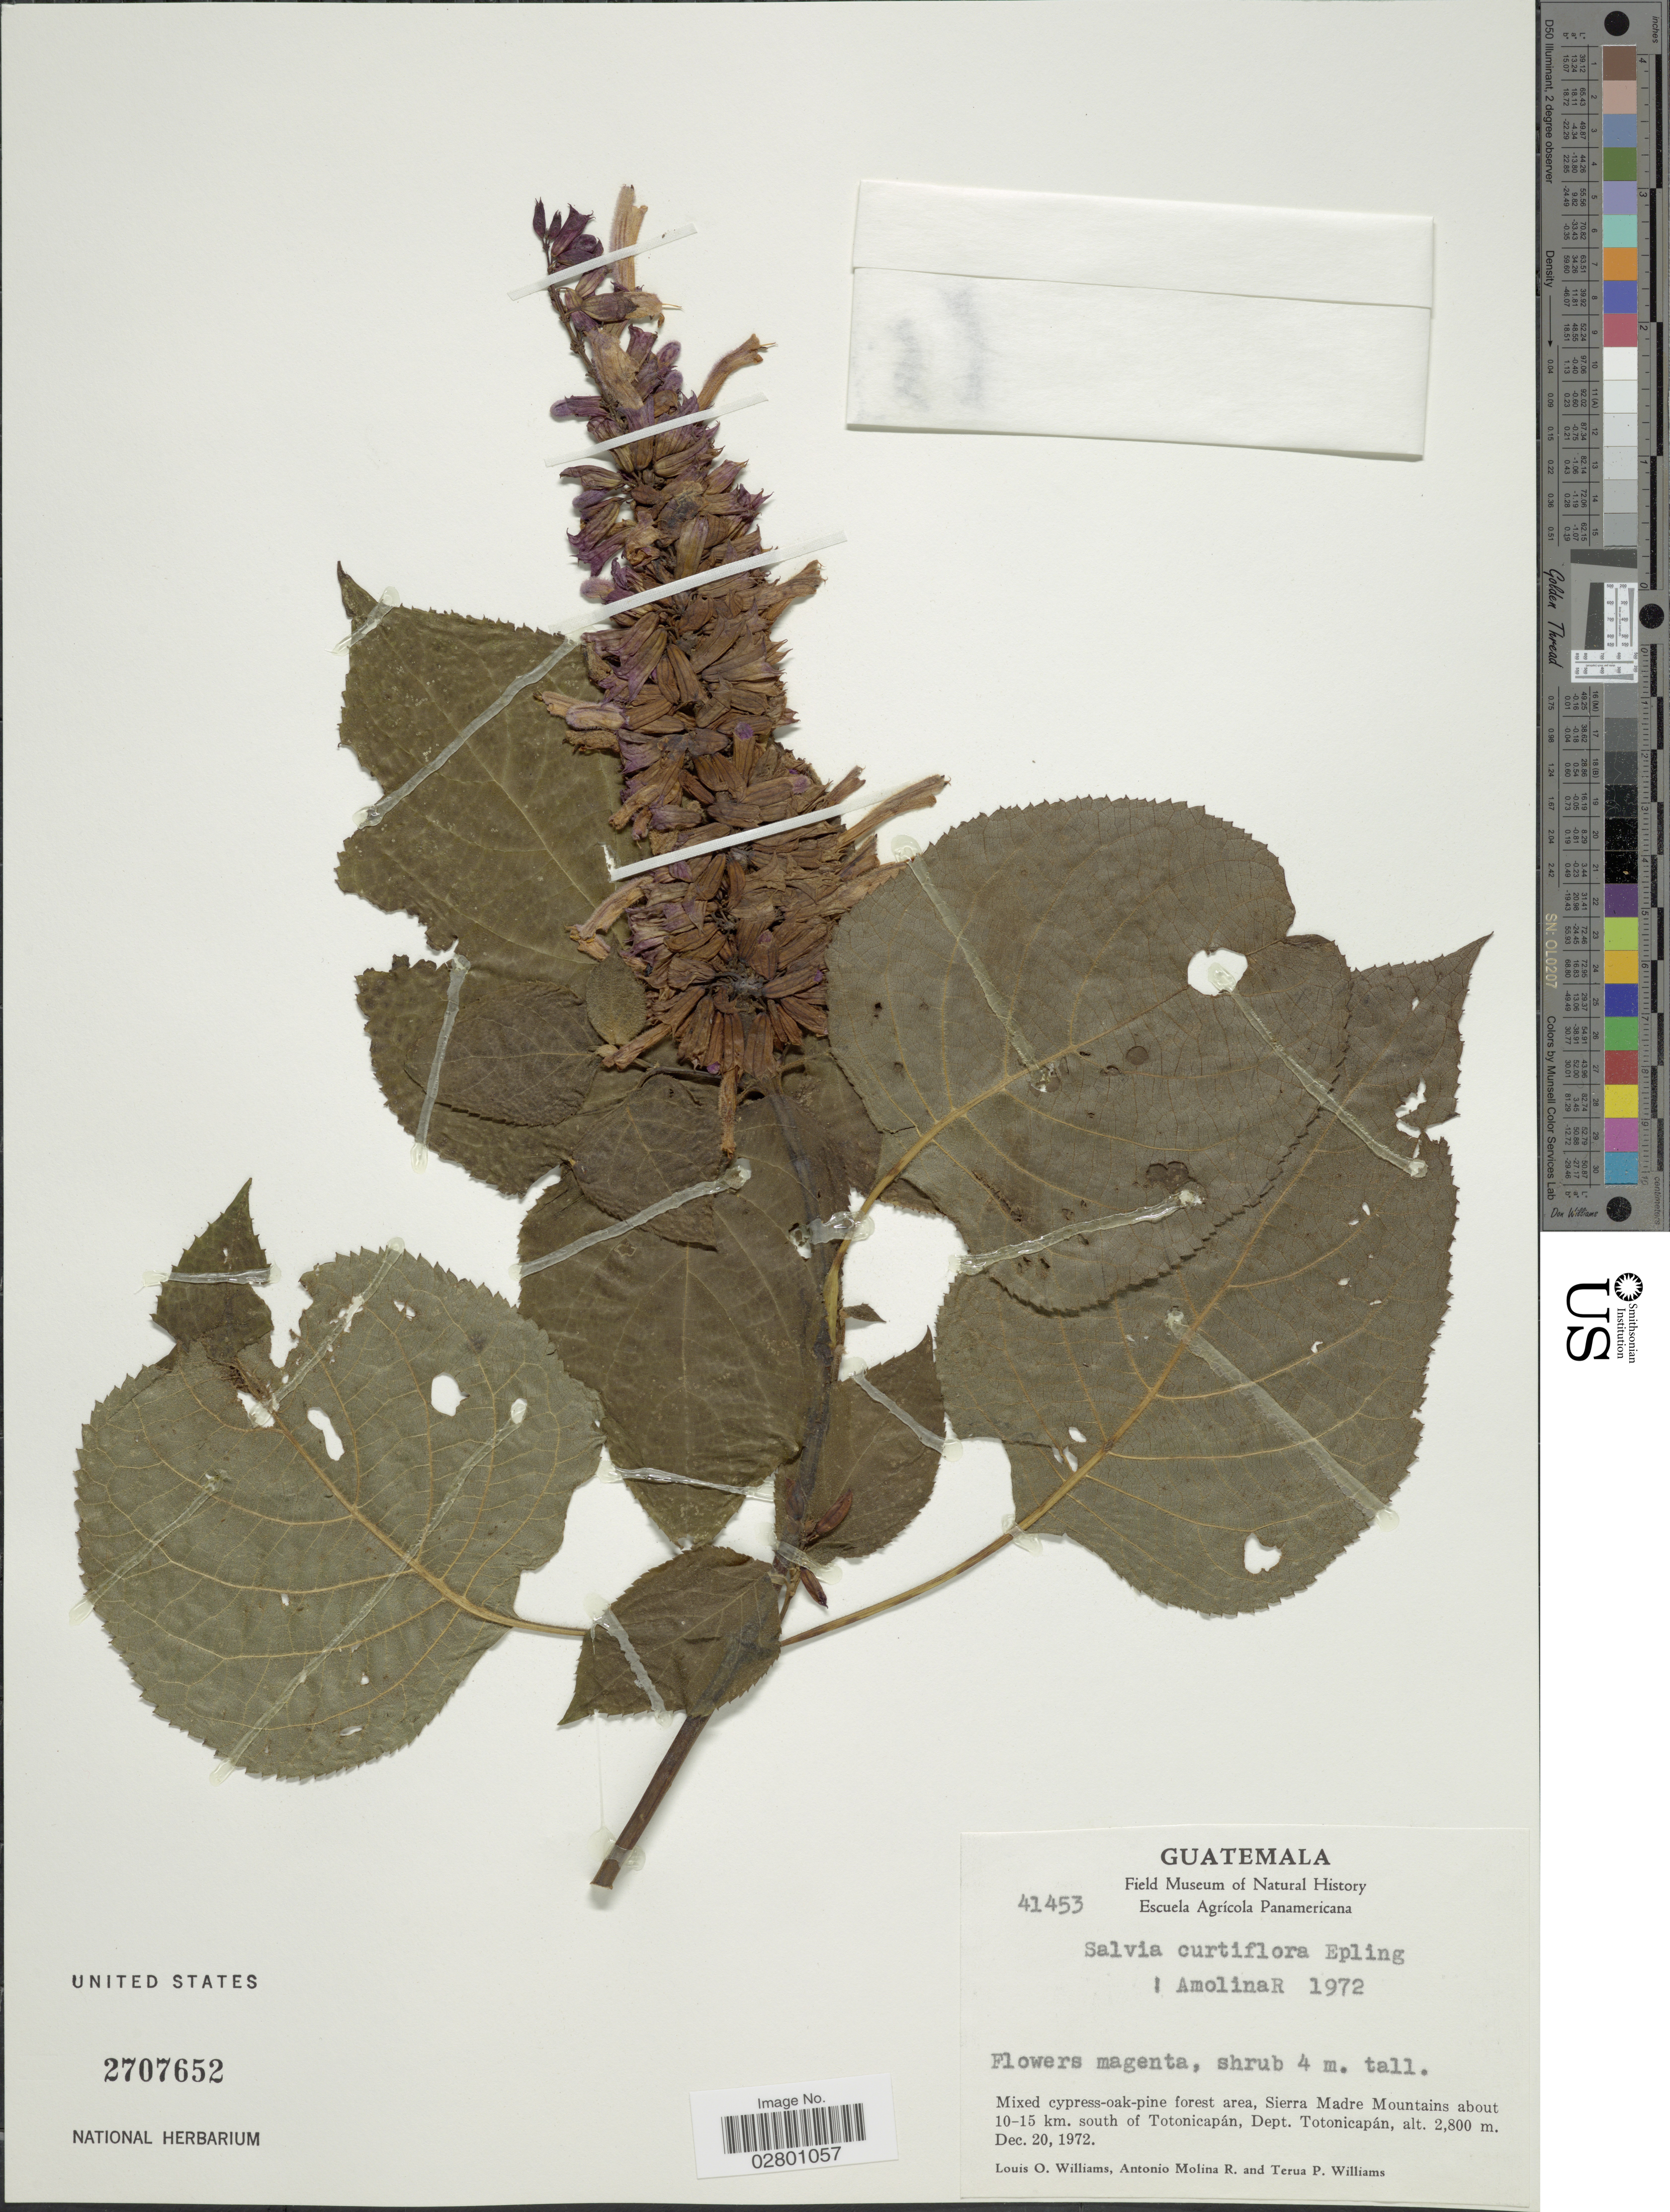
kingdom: Plantae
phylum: Tracheophyta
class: Magnoliopsida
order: Lamiales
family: Lamiaceae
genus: Salvia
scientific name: Salvia curtiflora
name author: Epling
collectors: L. O. Williams, A. Molina R. & T. P. Williams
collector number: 41453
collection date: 1972-12-20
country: Guatemala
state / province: Totonicapan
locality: Mixed cypress-oak-pine forest area, Sierra Madre Mountains about 10-15 km. south of Totonicapán, Dept. Totonicapán.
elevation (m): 2800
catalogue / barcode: US 2707652